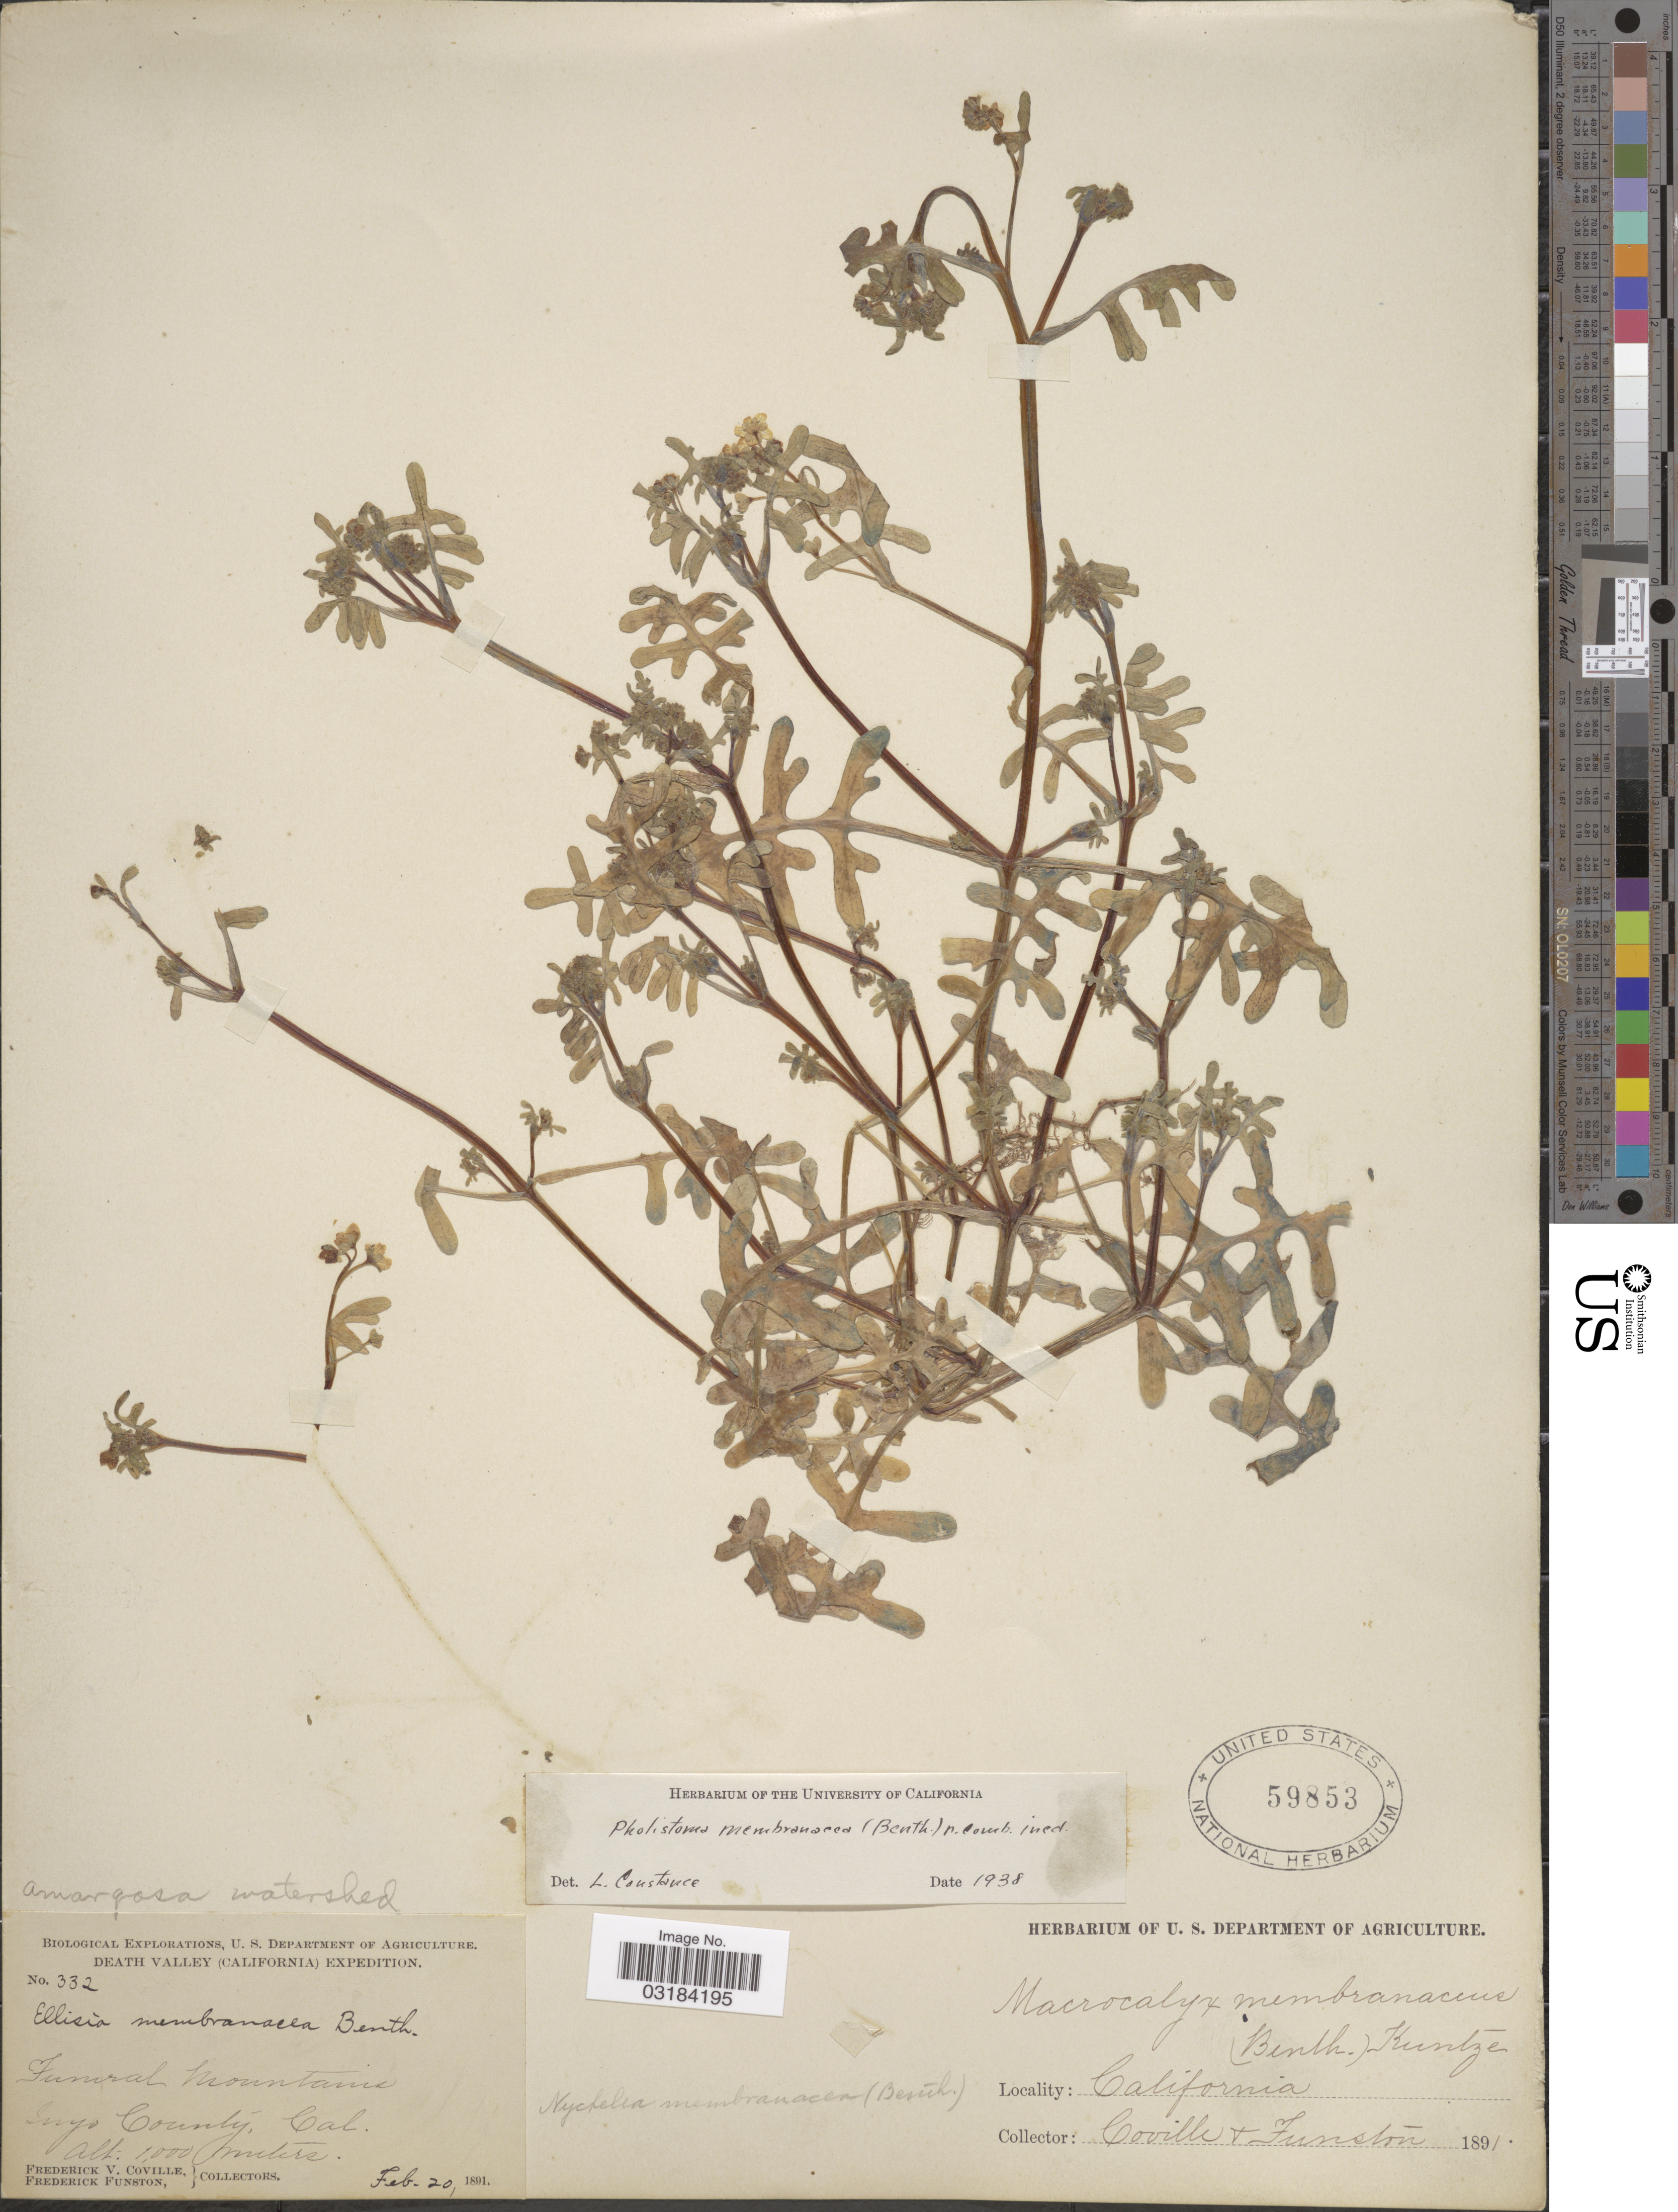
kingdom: Plantae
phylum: Tracheophyta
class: Magnoliopsida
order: Boraginales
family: Hydrophyllaceae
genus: Pholistoma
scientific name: Pholistoma membranaceum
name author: (Benth.) Constance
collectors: F. V. Coville & F. Funston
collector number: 332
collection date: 1891-02-20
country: United States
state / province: California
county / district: Inyo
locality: Death Valley. Funeral Mountains, Inyo County.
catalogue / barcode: US 59853